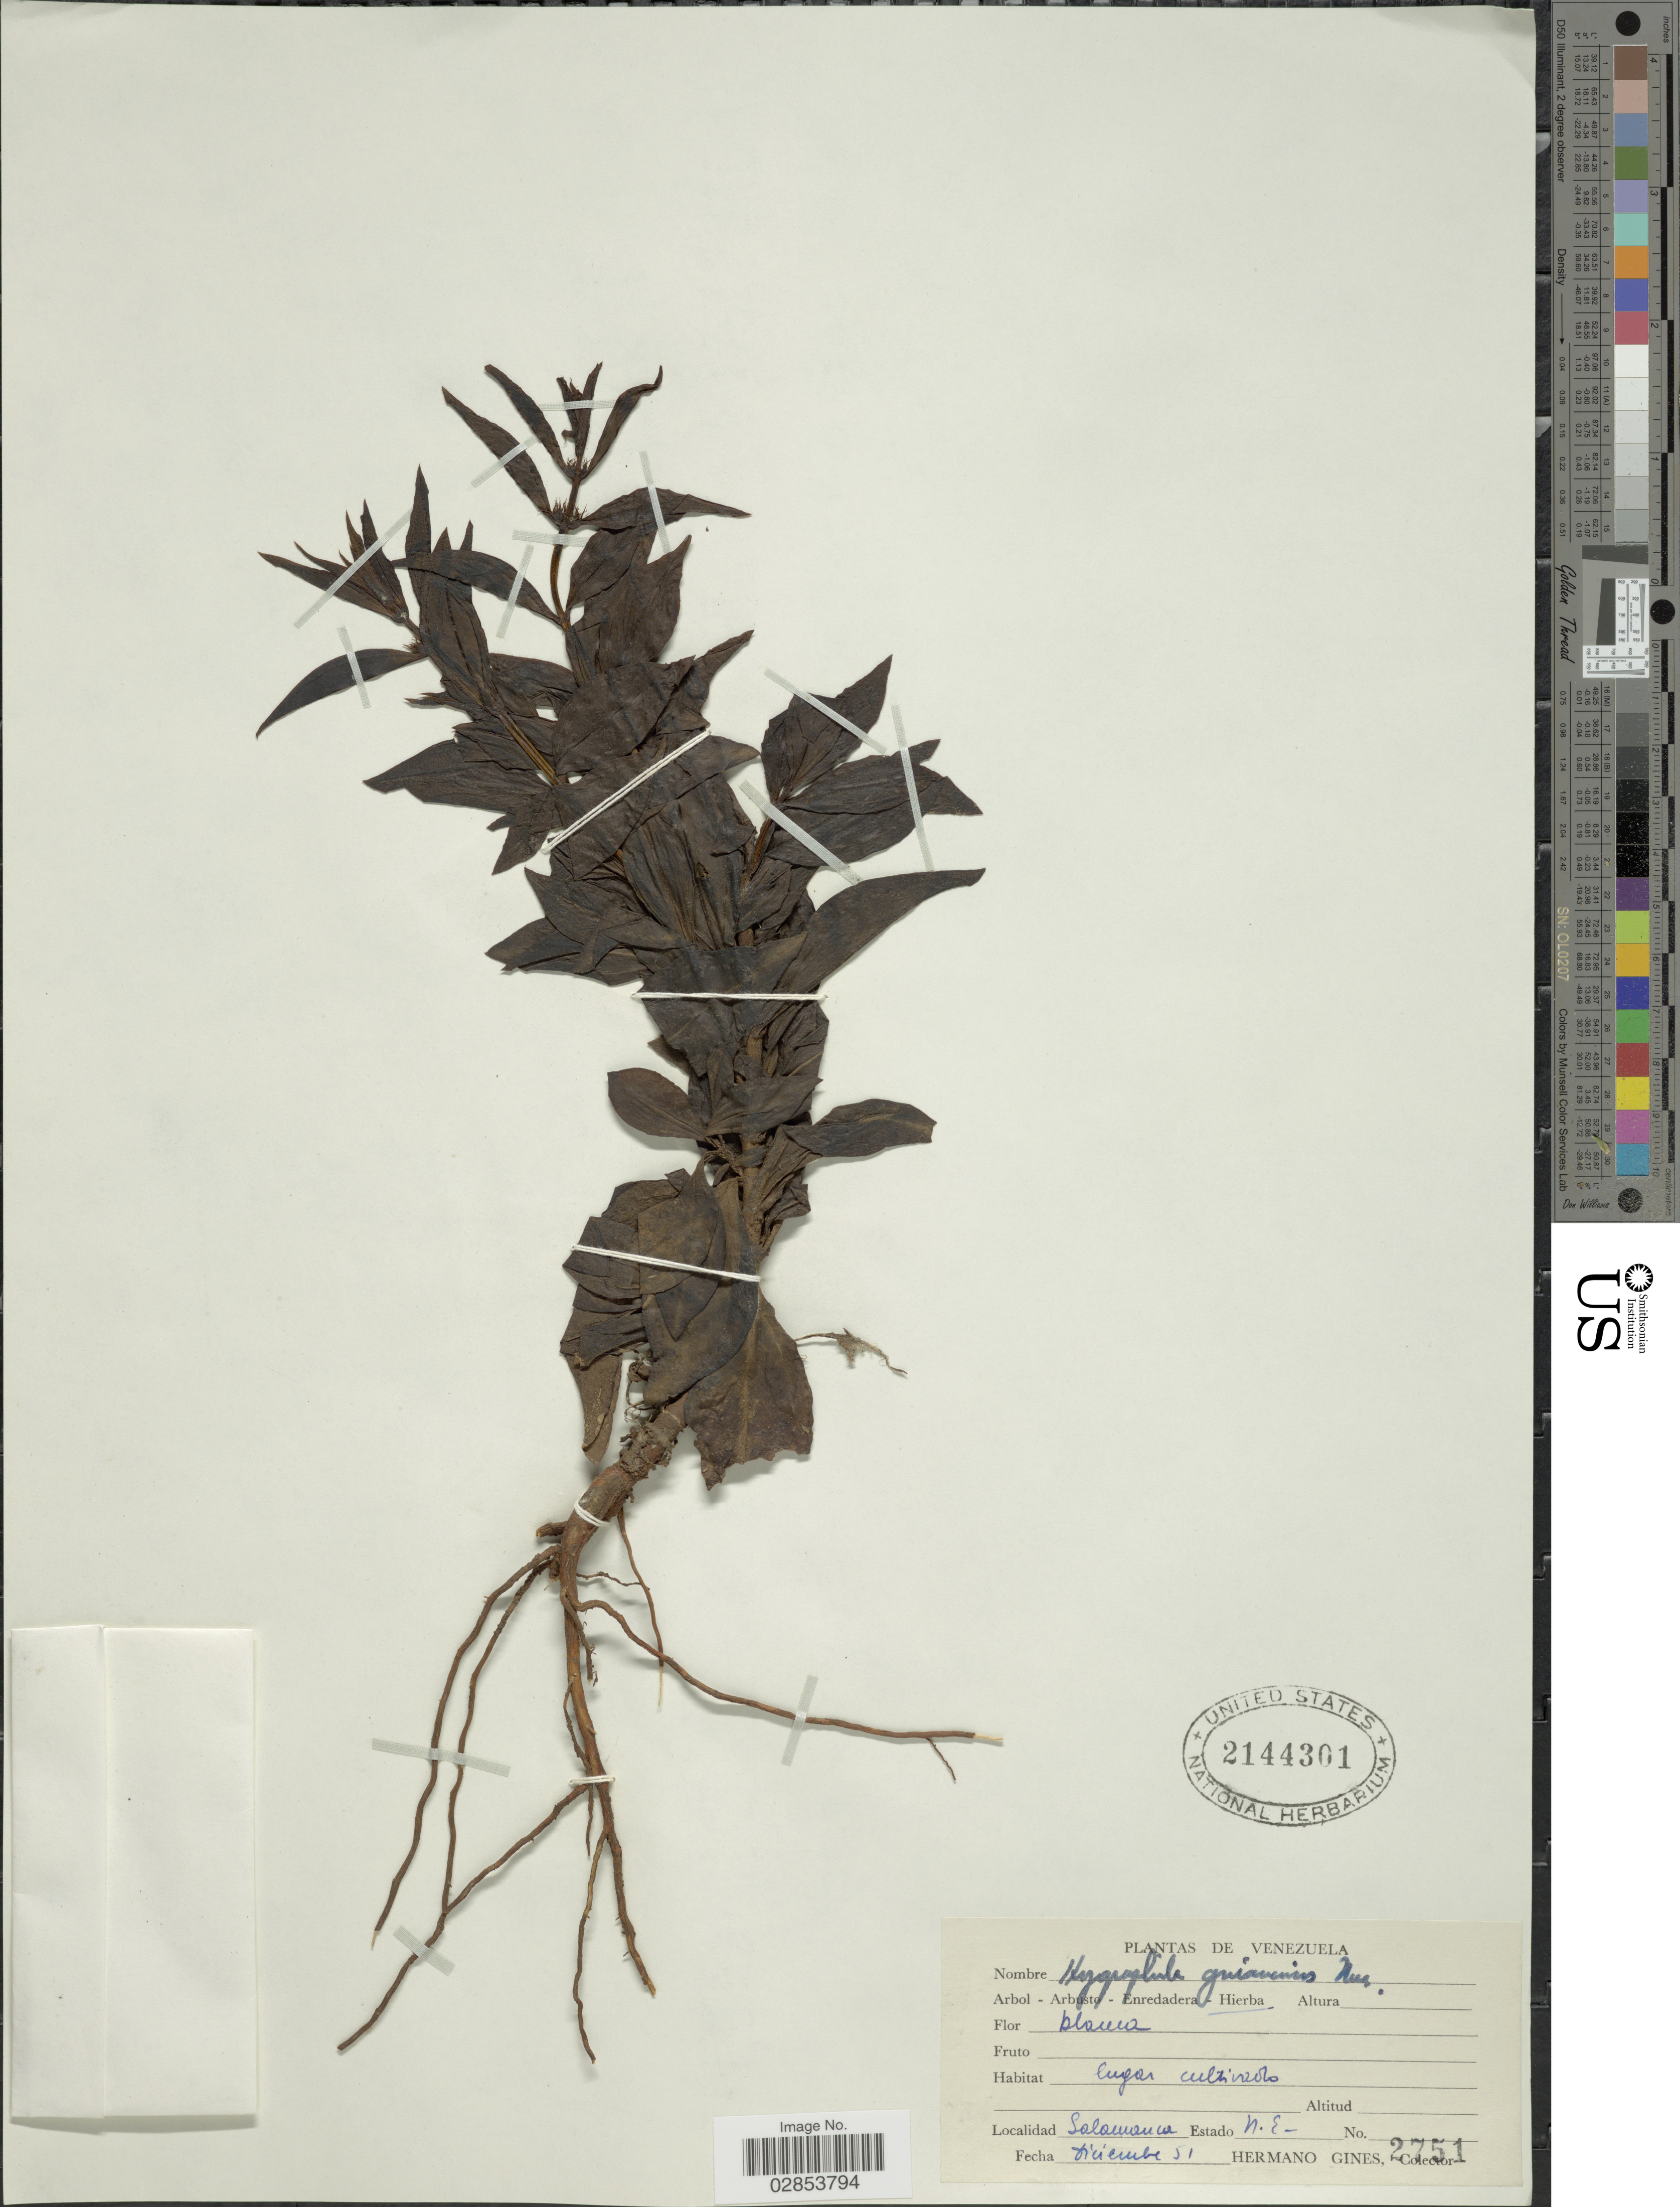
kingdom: Plantae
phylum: Tracheophyta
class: Magnoliopsida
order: Lamiales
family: Acanthaceae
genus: Hygrophila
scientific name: Hygrophila costata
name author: Nees & T. Nees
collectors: Bro. Gines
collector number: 2751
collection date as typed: Transcribed d/m/y: /12/51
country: Venezuela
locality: Salamanca, Estado N.E.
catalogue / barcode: US 2144301